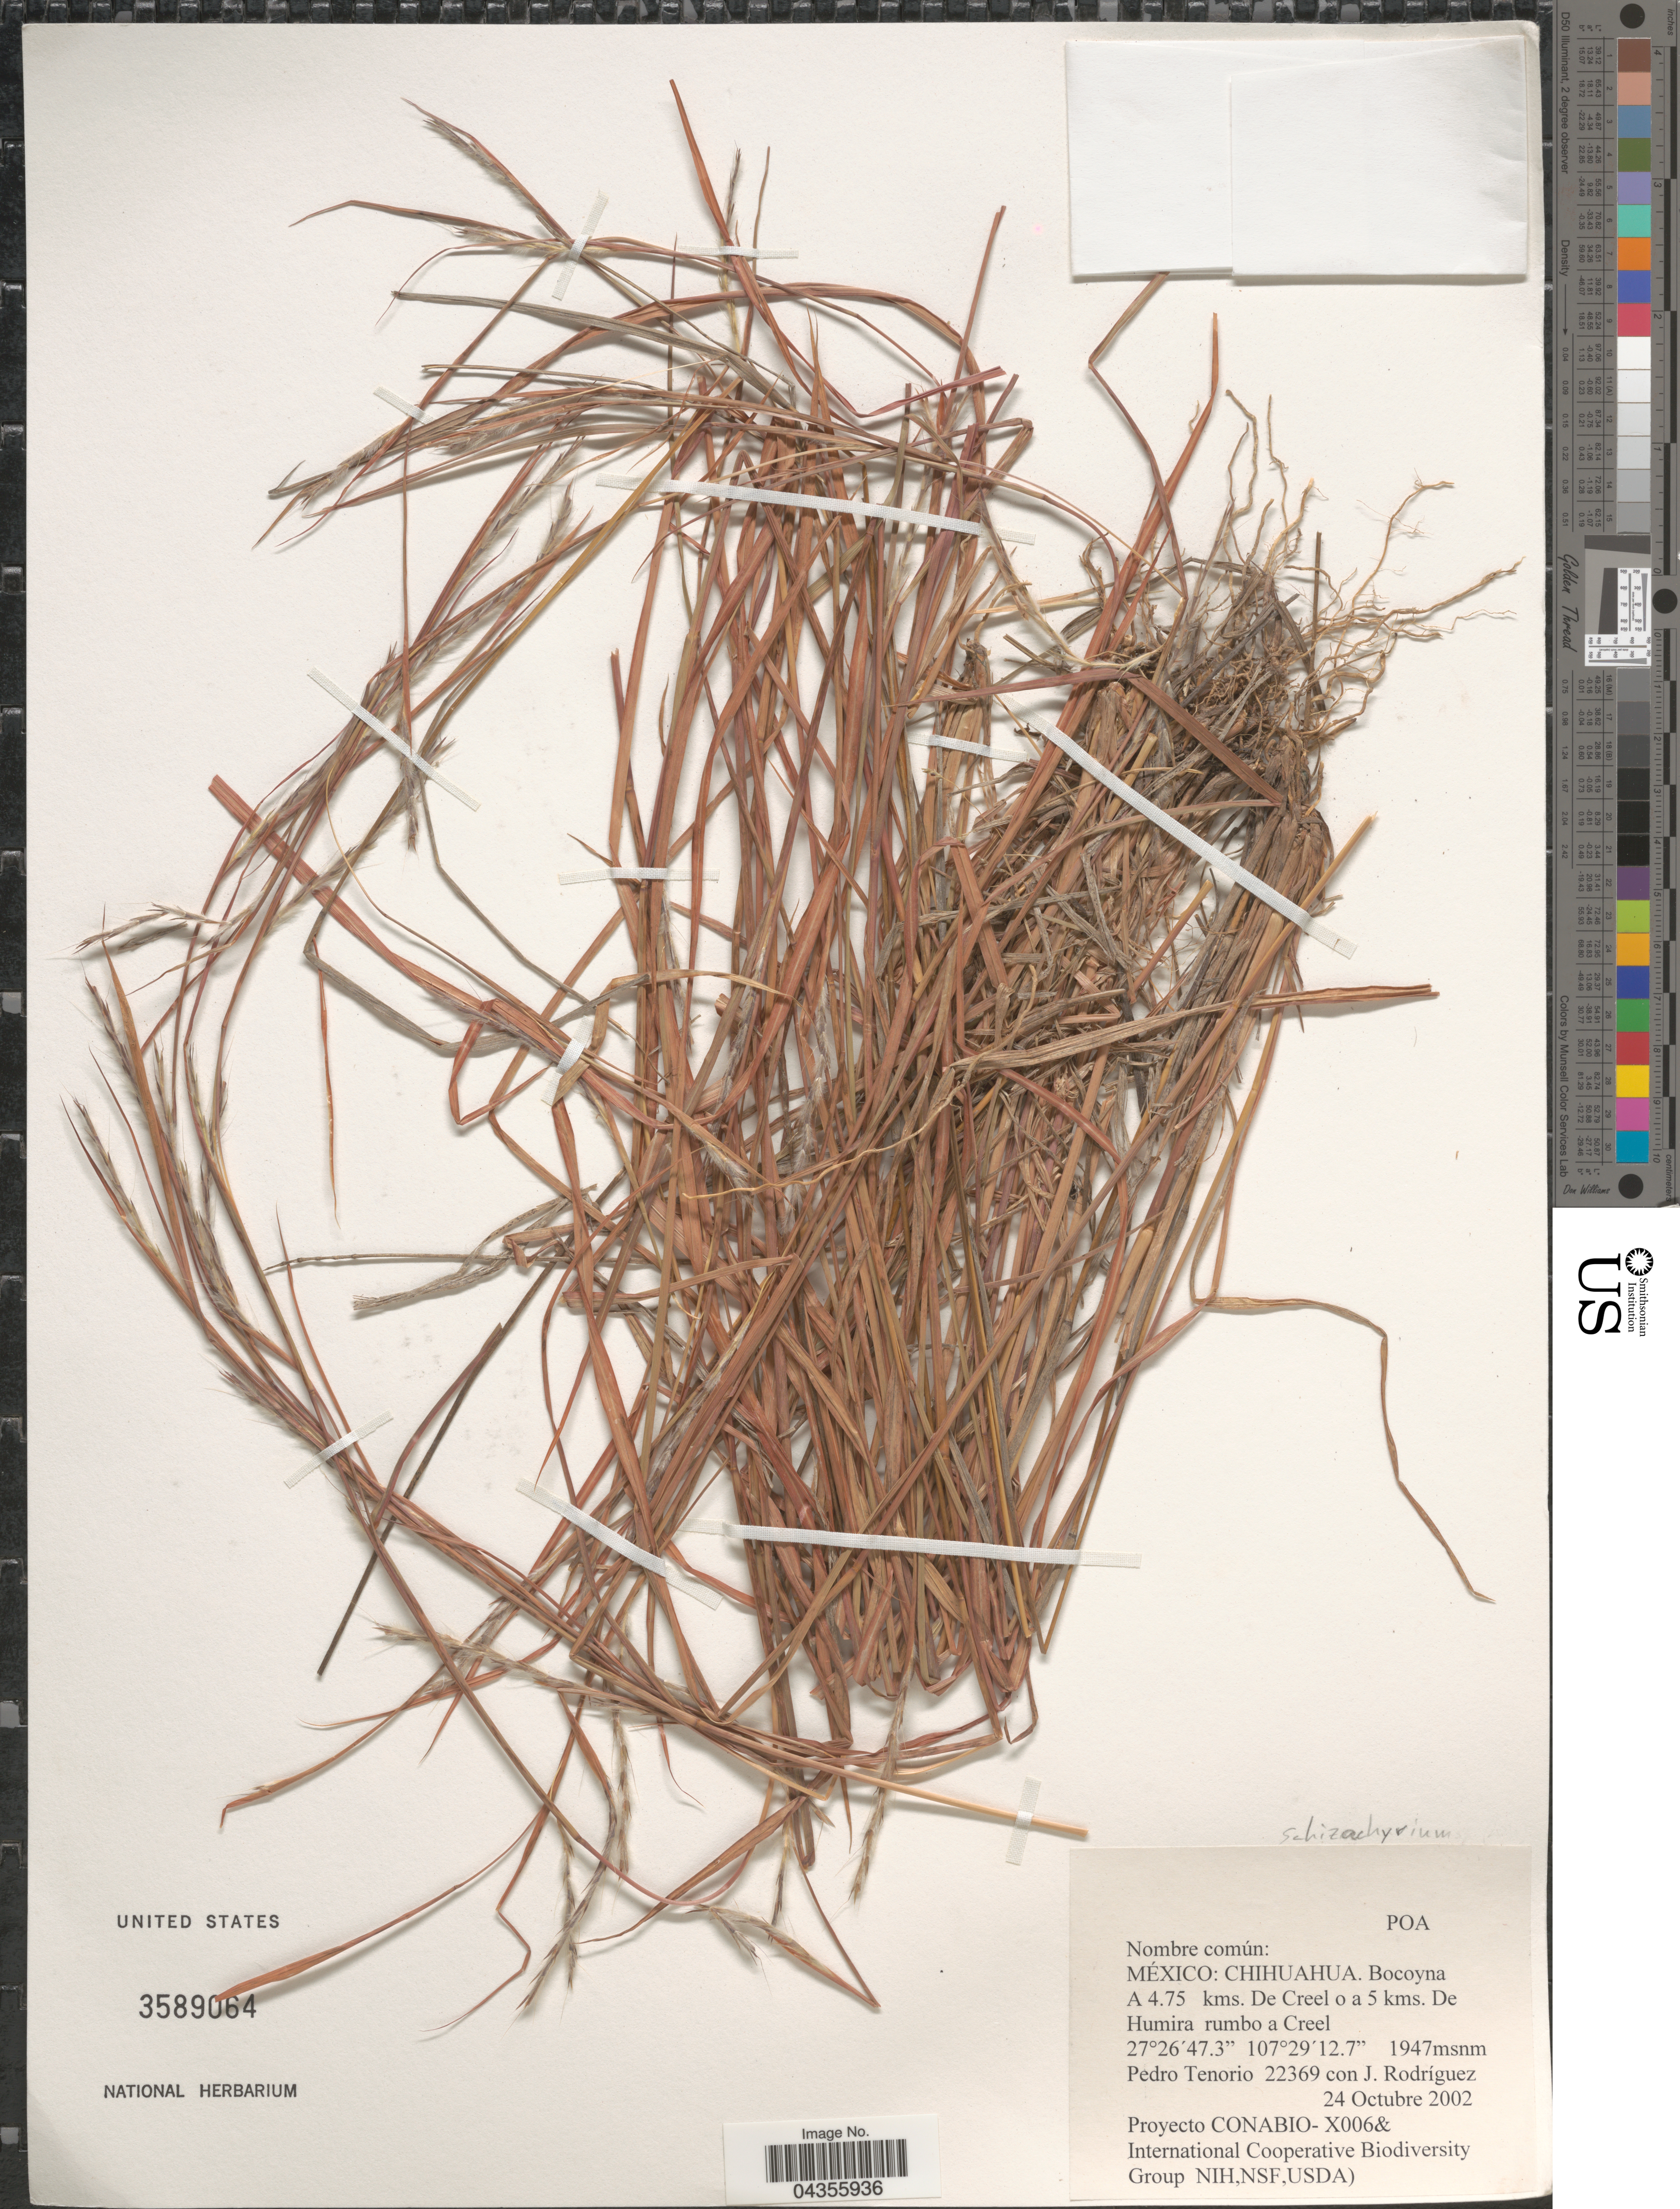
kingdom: Plantae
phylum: Tracheophyta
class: Liliopsida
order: Poales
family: Poaceae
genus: Schizachyrium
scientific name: Schizachyrium sp.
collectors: P. Tenorio L. & J. Rodríguez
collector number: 22369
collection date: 2002-10-24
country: Mexico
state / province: Chihuahua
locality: Bocoyna. A 4.75 kms. De Creel o a 5 kms. De Humira rumbo a Creel.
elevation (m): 1947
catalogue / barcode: US 3589064